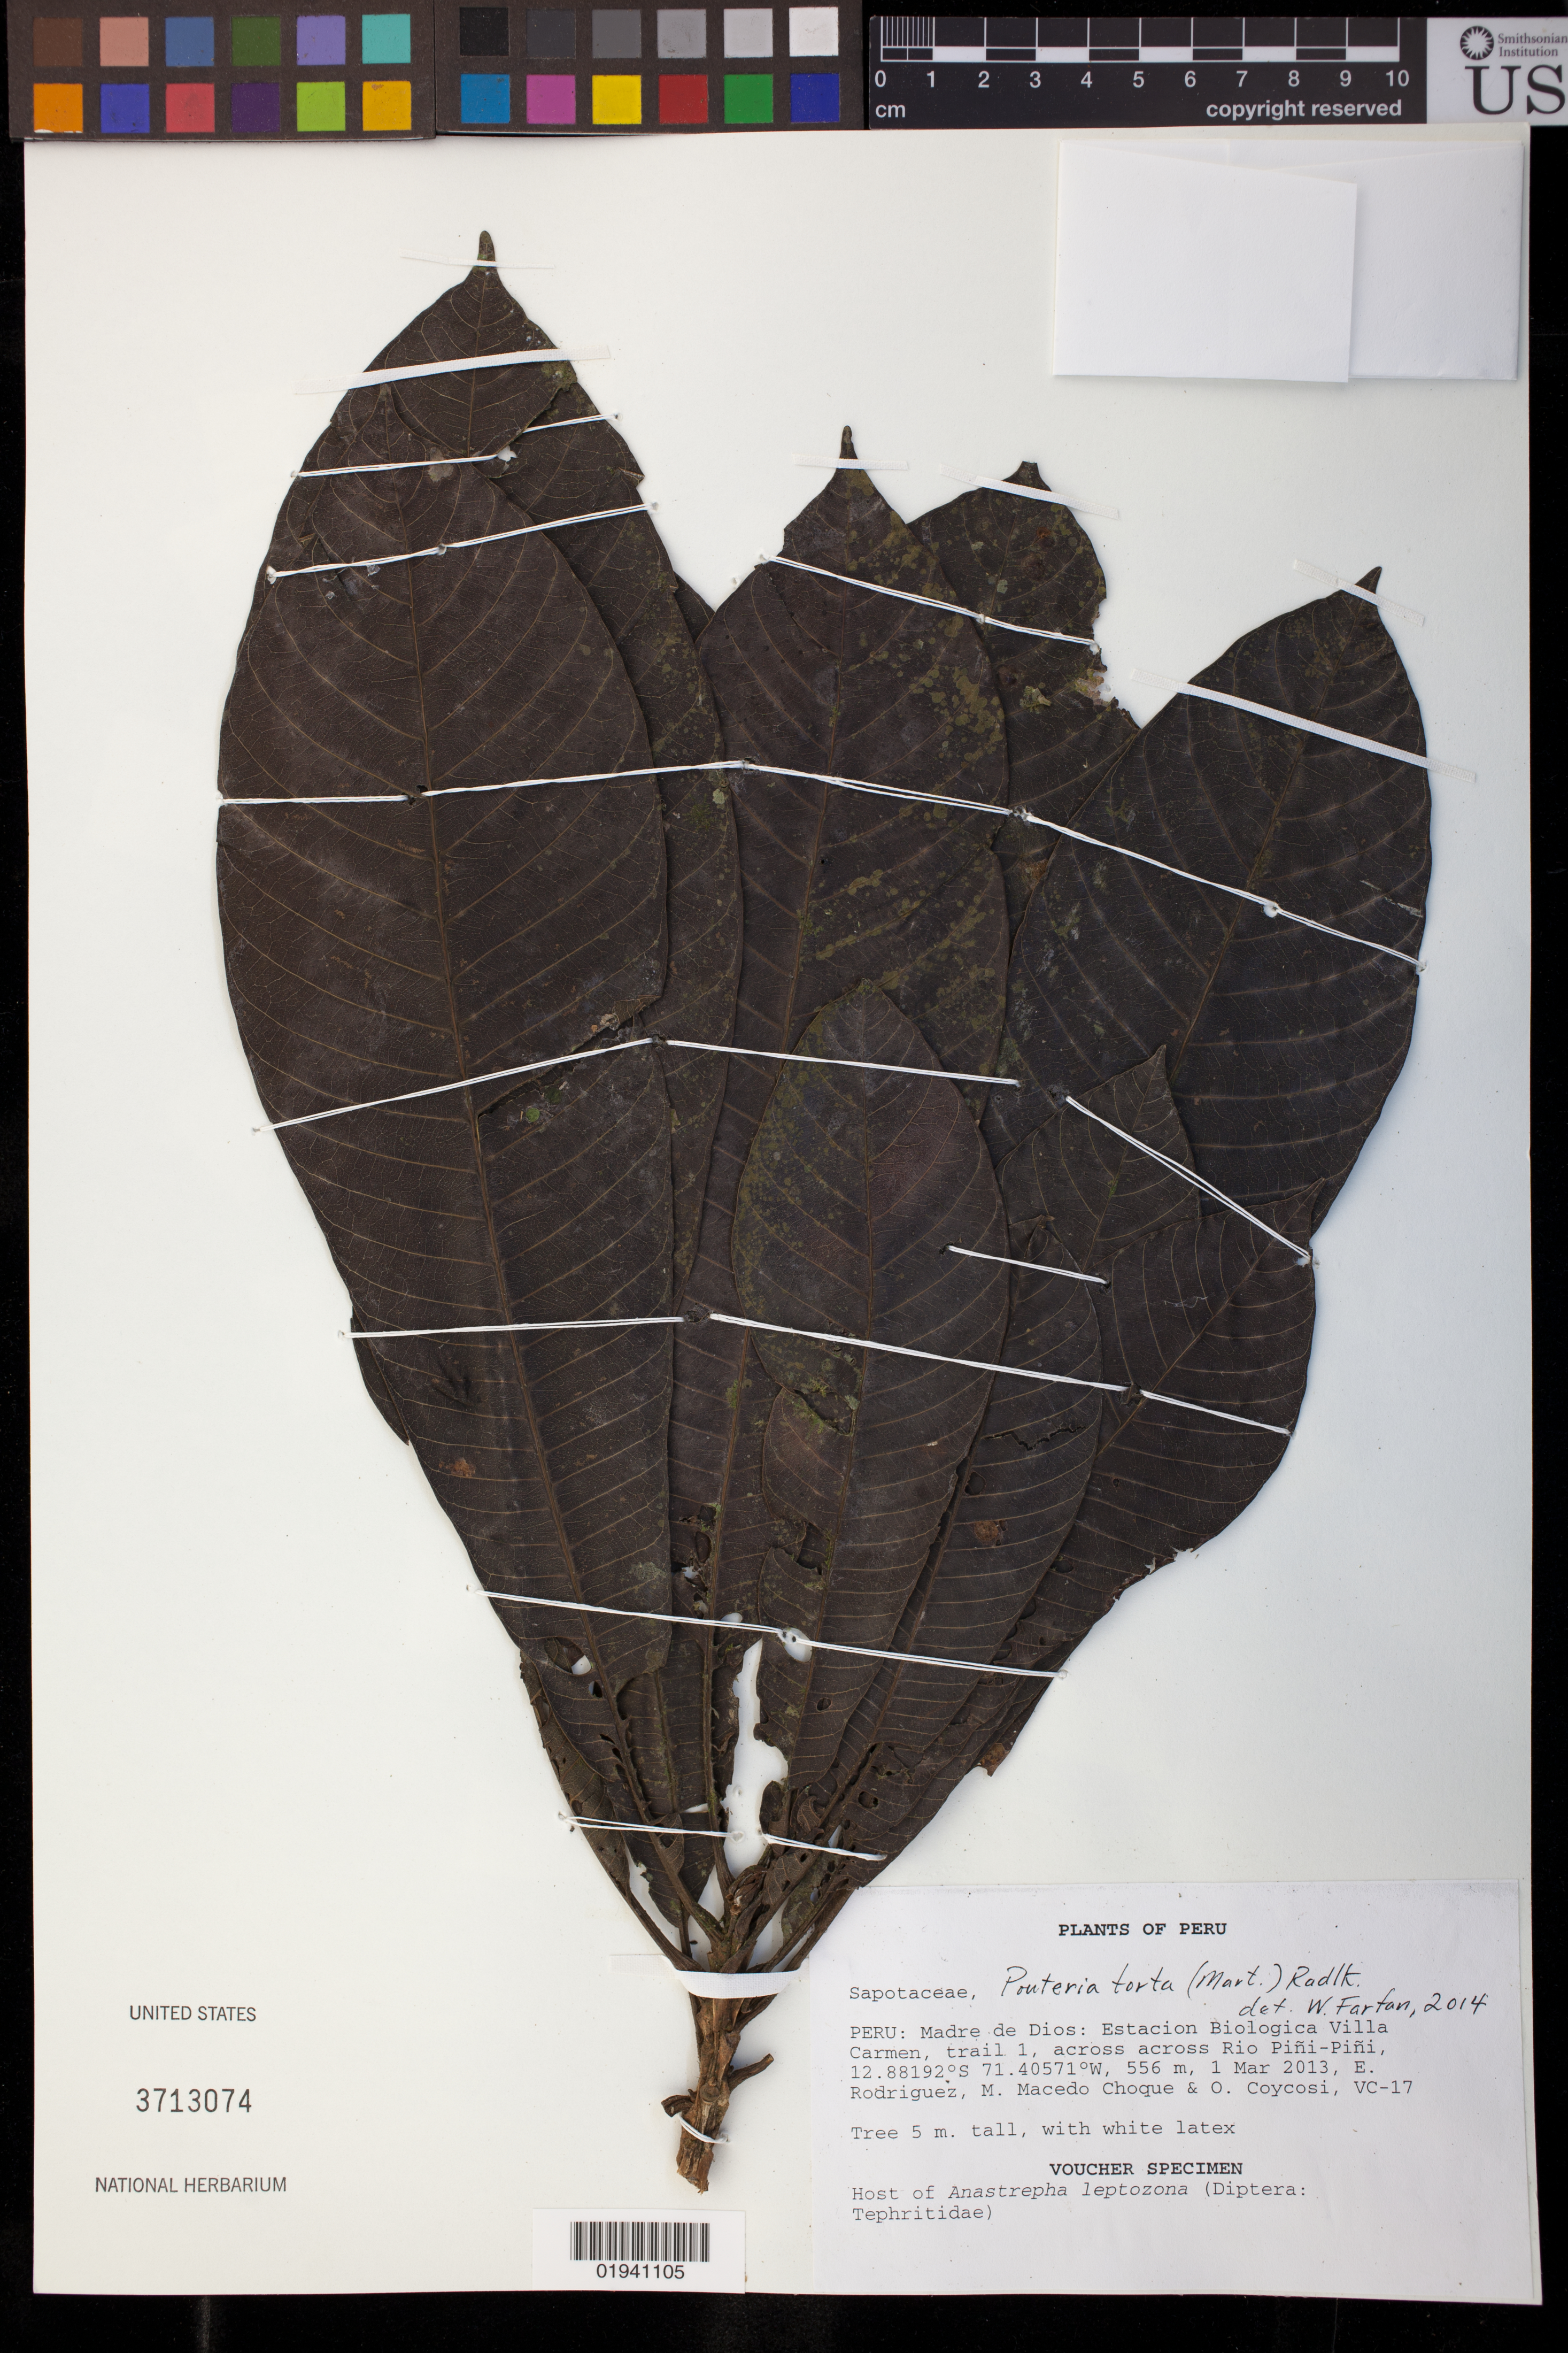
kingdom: Plantae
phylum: Tracheophyta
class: Magnoliopsida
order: Ericales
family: Sapotaceae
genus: Pouteria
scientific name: Pouteria torta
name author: Radlk.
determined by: Farfán, W.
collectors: E. Rodriguez, M. Macedo & O. Coycosi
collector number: VC-17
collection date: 2013-03-01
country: Peru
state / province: Cusco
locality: Estacion Biologica Villa Carmen, trail 1, across Rio Pini-Pini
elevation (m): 556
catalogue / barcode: US 3713074